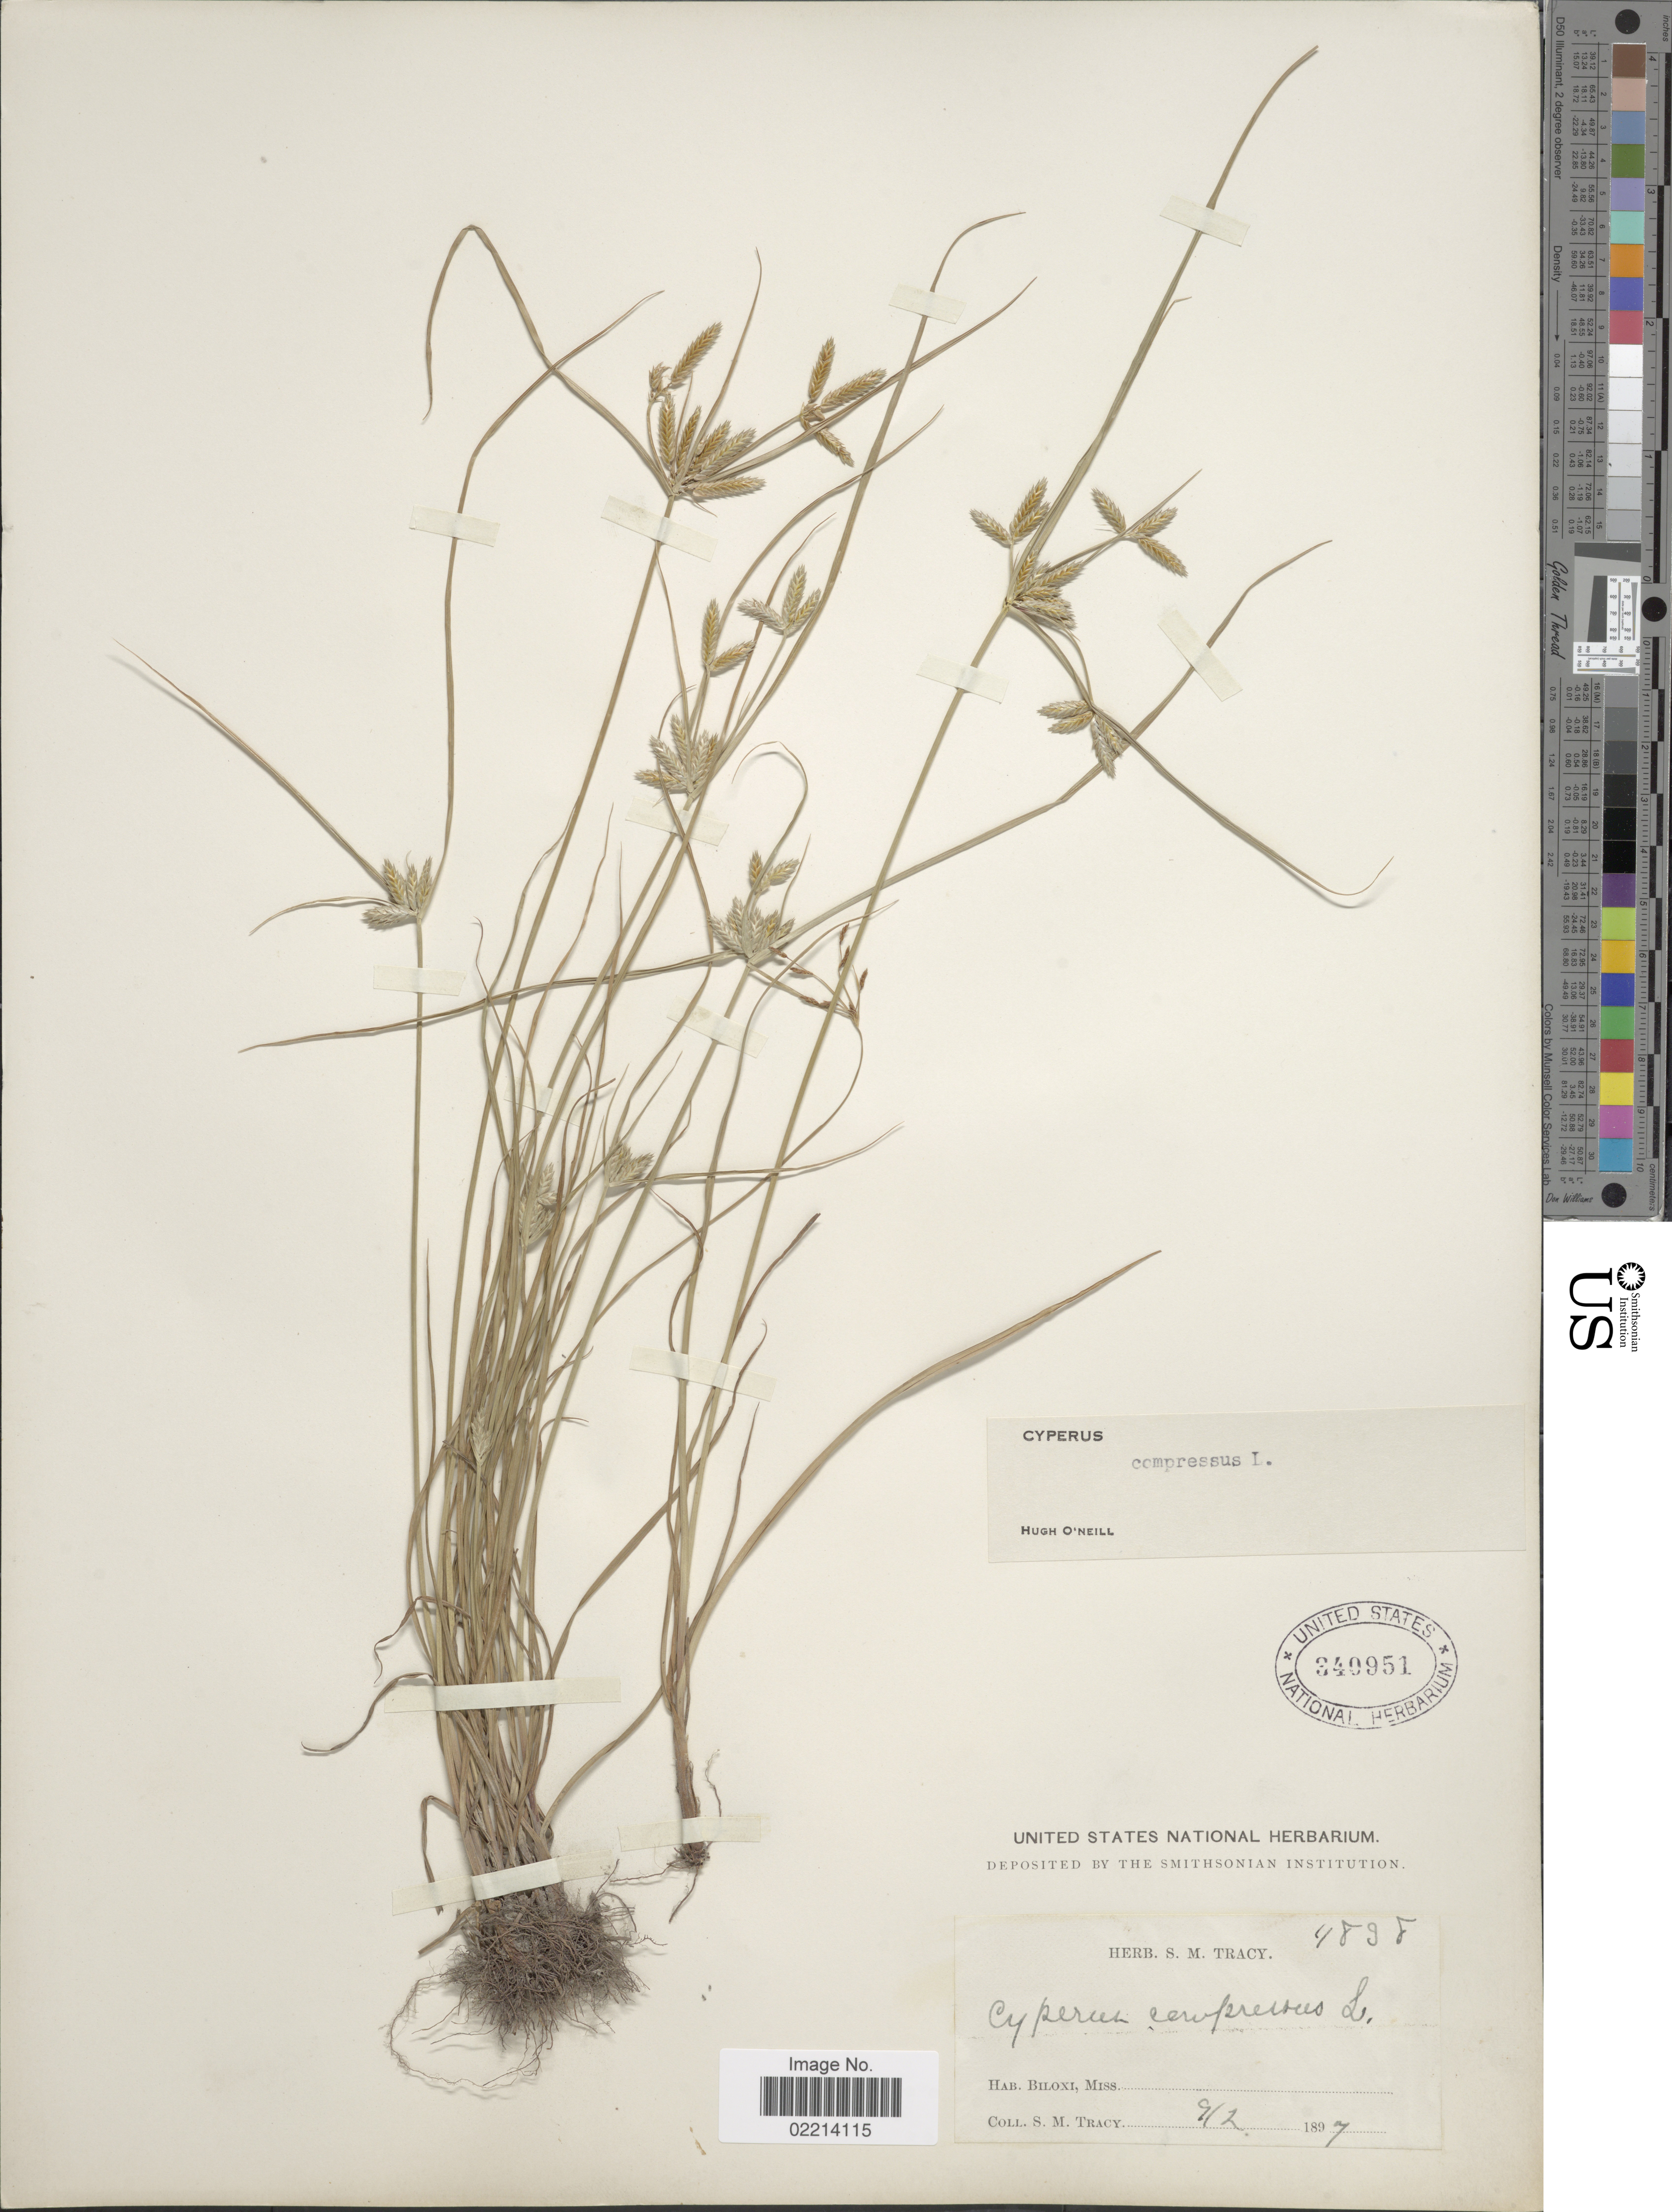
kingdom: Plantae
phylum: Tracheophyta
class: Liliopsida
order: Poales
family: Cyperaceae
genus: Cyperus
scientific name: Cyperus compressus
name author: L.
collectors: S. M. Tracy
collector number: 4898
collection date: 1897-09-02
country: United States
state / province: Mississippi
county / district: Harrison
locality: Biloxi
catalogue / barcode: US 340951